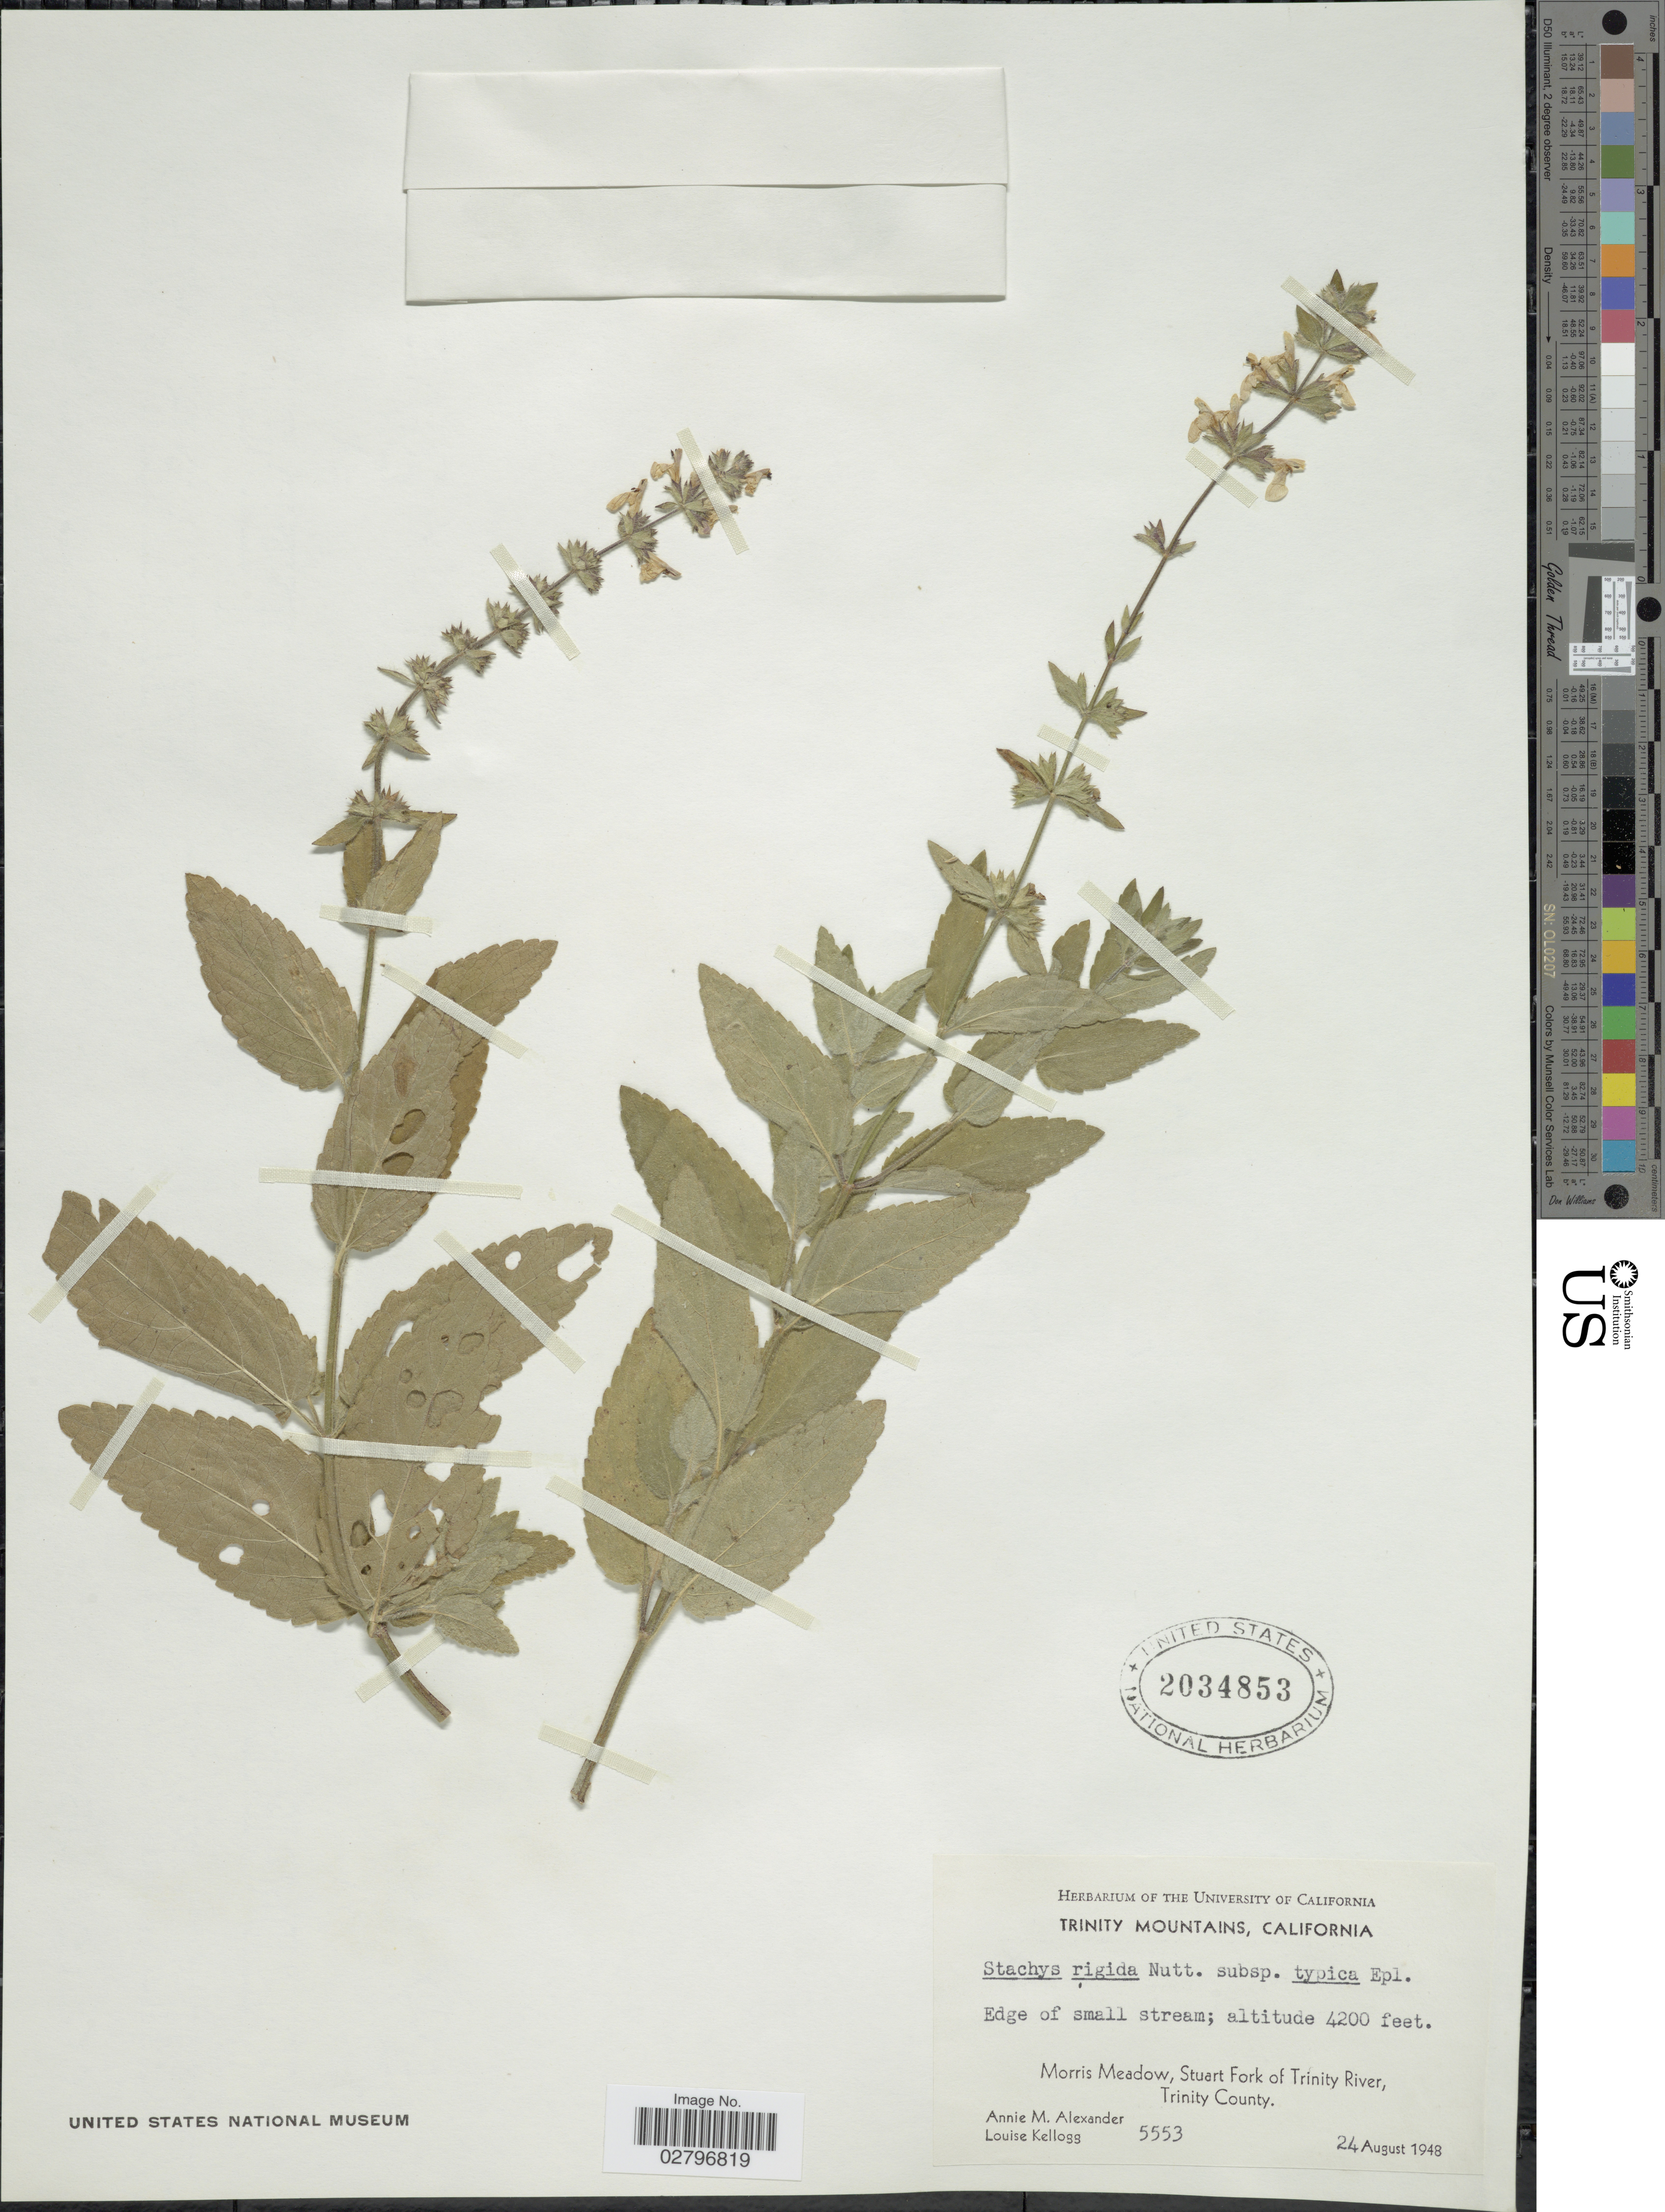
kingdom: Plantae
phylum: Tracheophyta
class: Magnoliopsida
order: Lamiales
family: Lamiaceae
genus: Stachys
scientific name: Stachys rigida subsp. typica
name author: Epling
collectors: A. M. Alexander & L. Kellogg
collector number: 5553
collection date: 1948-08-24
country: United States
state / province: California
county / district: Trinity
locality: Trinity Mountains, California, Morris Meadow, Stuart Fork of Trinity River, Trinity County.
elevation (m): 1280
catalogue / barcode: US 2034853